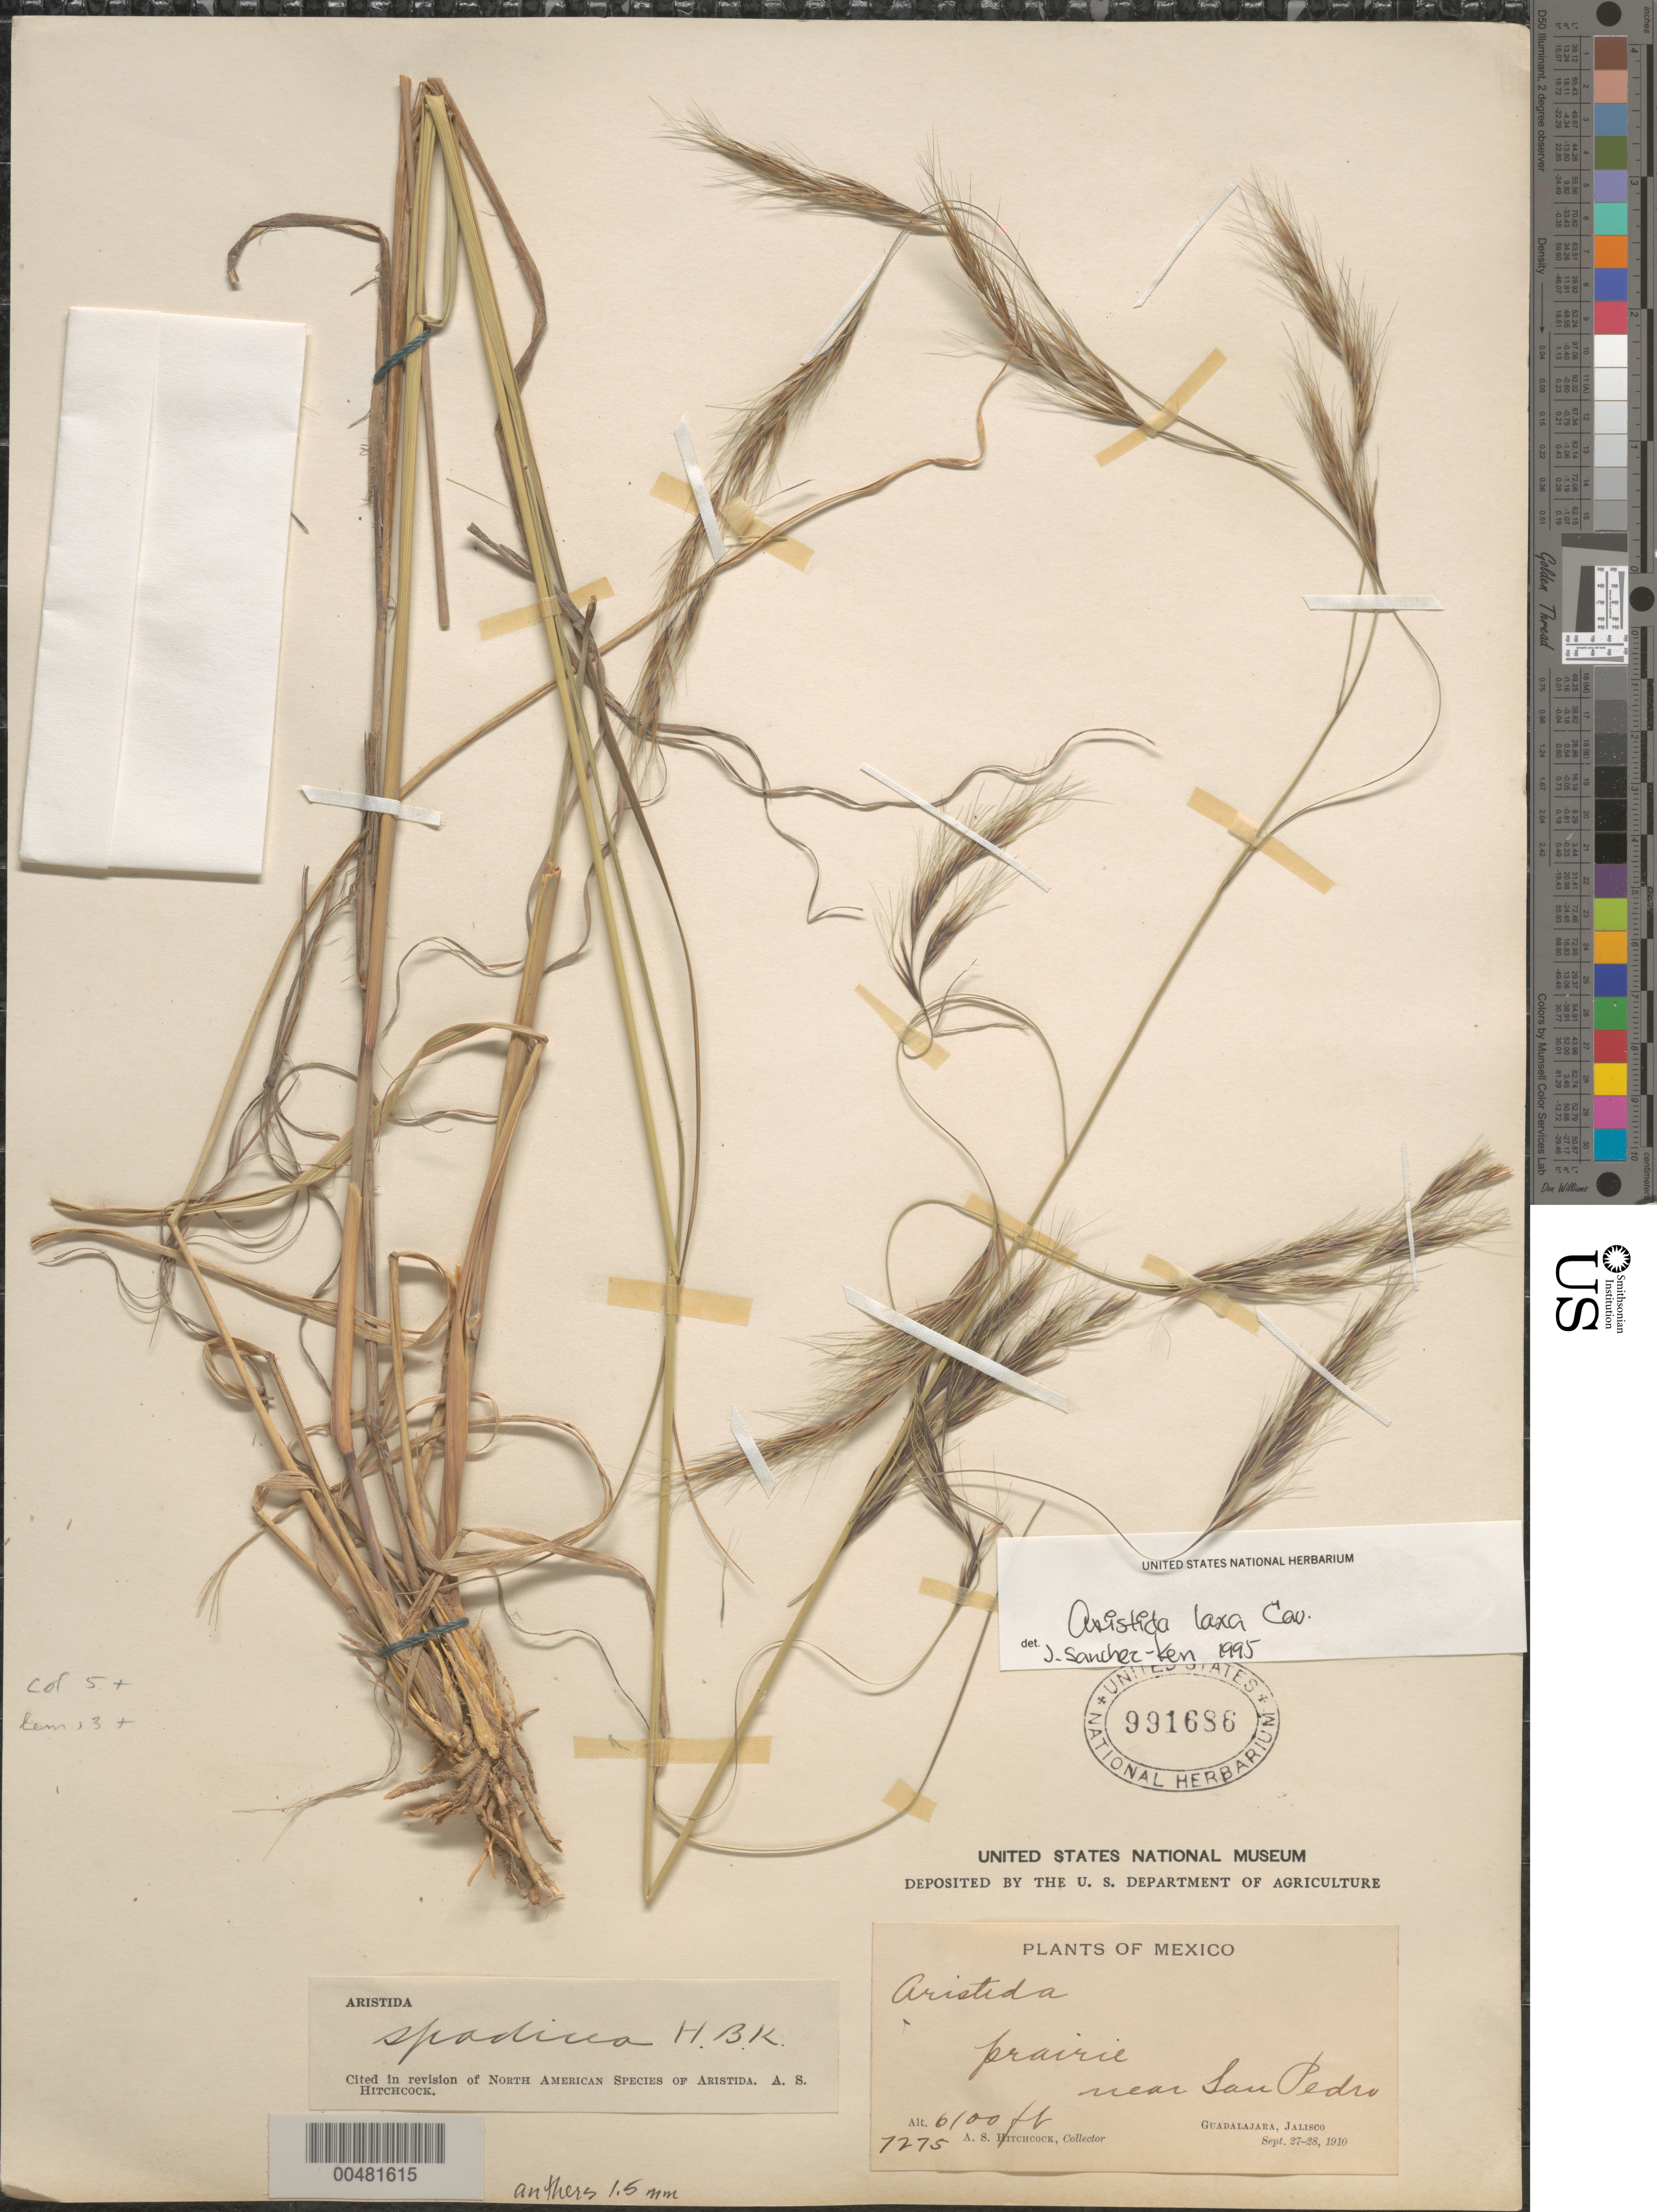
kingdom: Plantae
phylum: Tracheophyta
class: Liliopsida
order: Poales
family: Poaceae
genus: Aristida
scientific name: Aristida laxa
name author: Cav.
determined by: Sánchez-Ken, J. G.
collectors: A. S. Hitchcock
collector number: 7275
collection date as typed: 27 Sep 1910 to 28 Sep 1910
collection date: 1910-09-27/1910-09-28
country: Mexico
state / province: Jalisco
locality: Guadalajara, near San Pedro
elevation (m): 1859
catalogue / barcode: US 991686